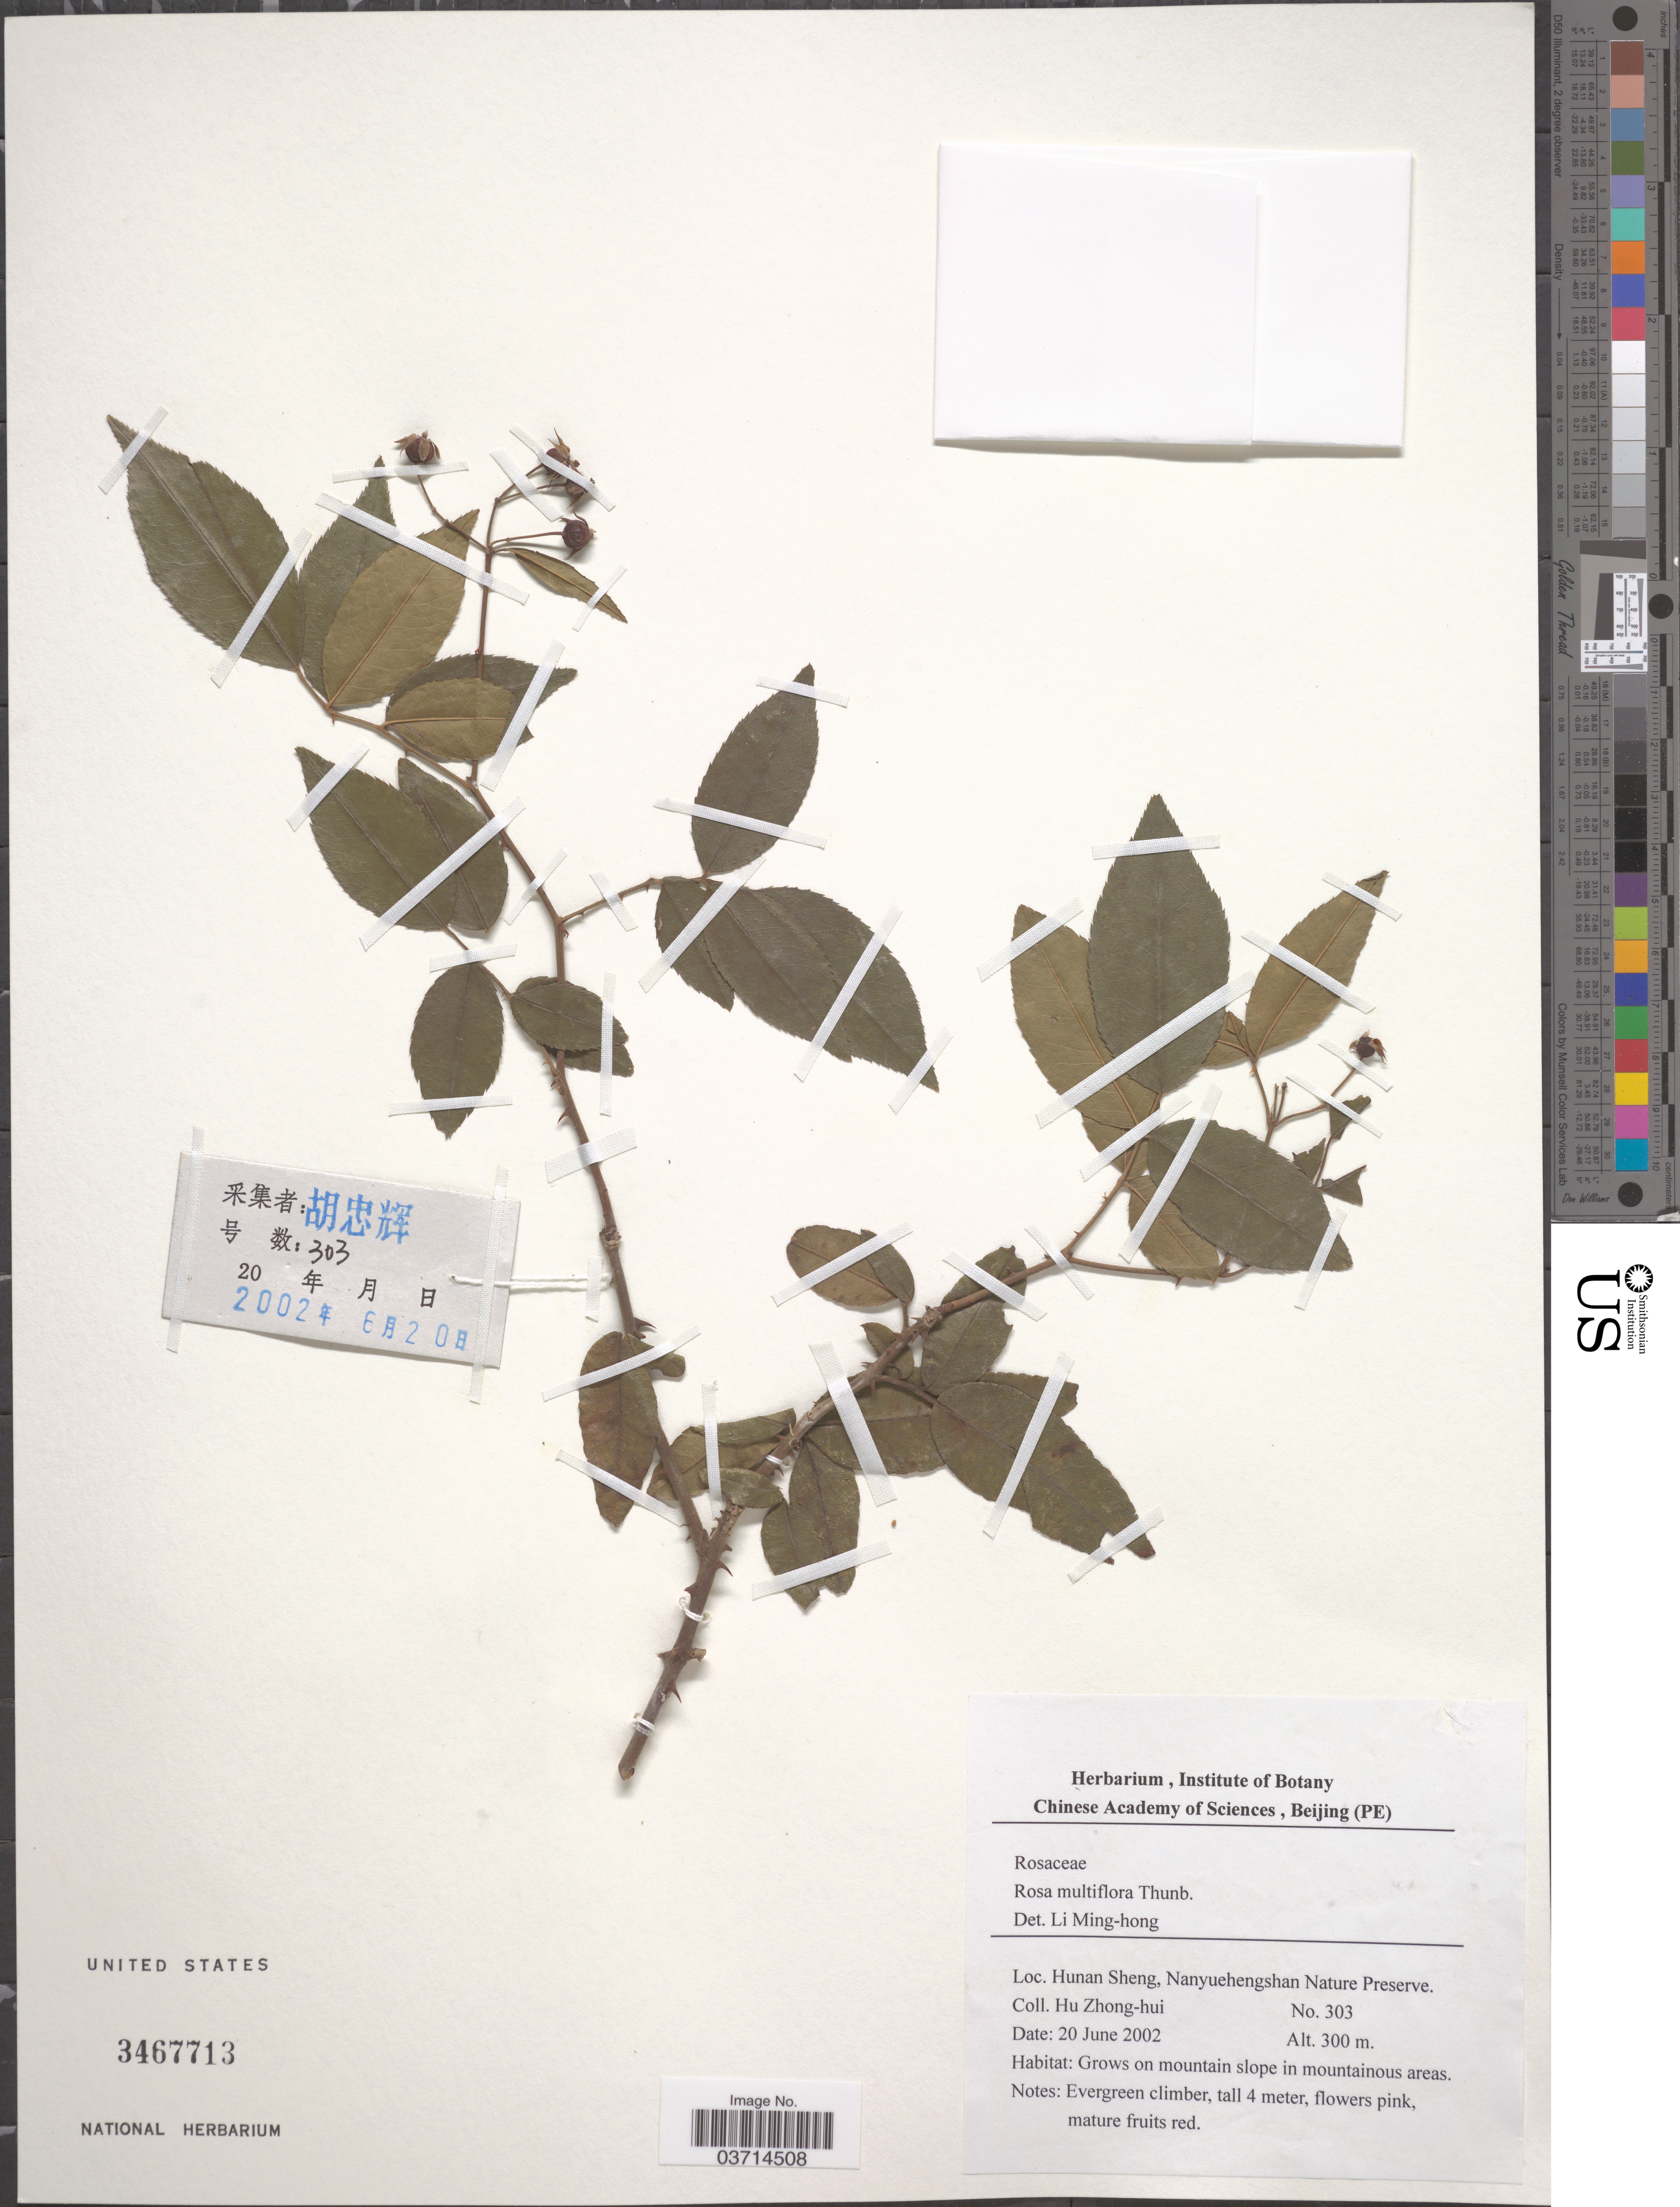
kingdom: Plantae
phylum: Tracheophyta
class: Magnoliopsida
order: Rosales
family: Rosaceae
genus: Rosa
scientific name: Rosa multiflora var. multiflora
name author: Thunb.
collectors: Z. H. Hu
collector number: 303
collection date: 2002-06-20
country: China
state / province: Hunan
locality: Hunan Sheng, Nanyuehengshan Nature Preserve.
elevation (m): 300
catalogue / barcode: US 3467713